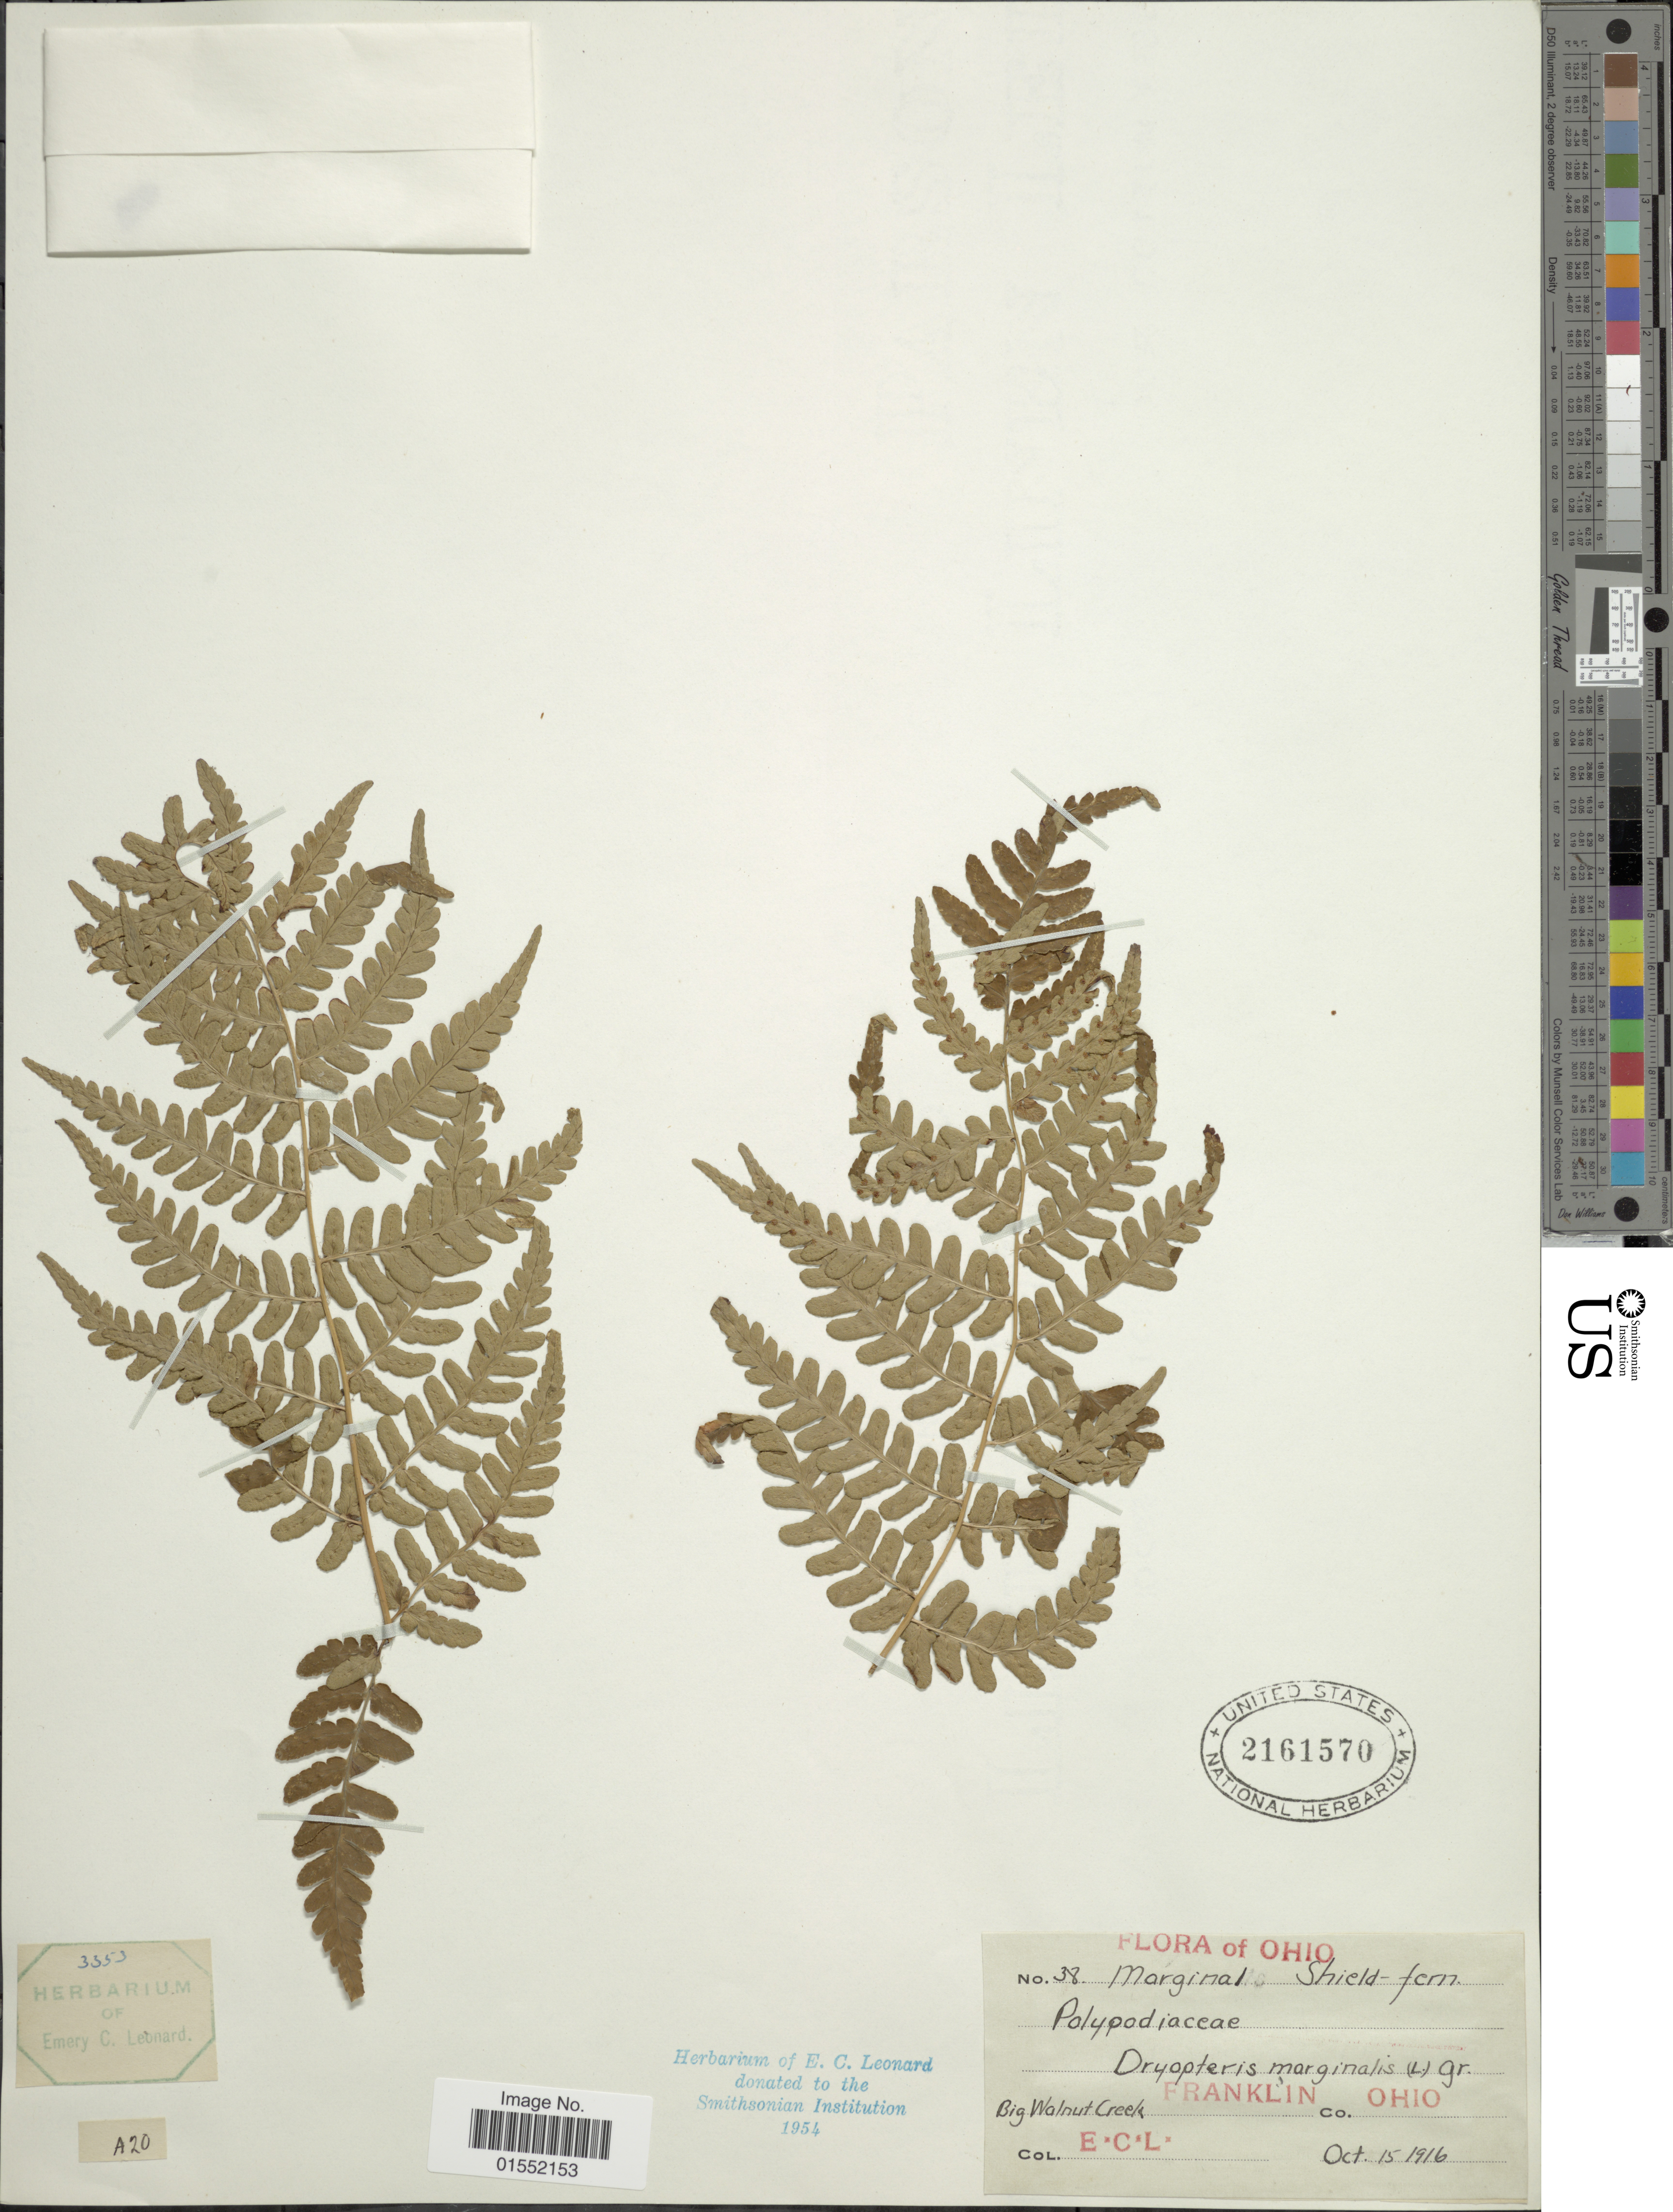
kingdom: Plantae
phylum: Tracheophyta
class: Polypodiopsida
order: Polypodiales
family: Dryopteridaceae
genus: Dryopteris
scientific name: Dryopteris marginalis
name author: (L.) A. Gray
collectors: E. C. Leonard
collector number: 38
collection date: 1916-10-15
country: United States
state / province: Ohio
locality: Big Walnut Creek, Franklin Co, Ohio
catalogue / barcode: US 2161570